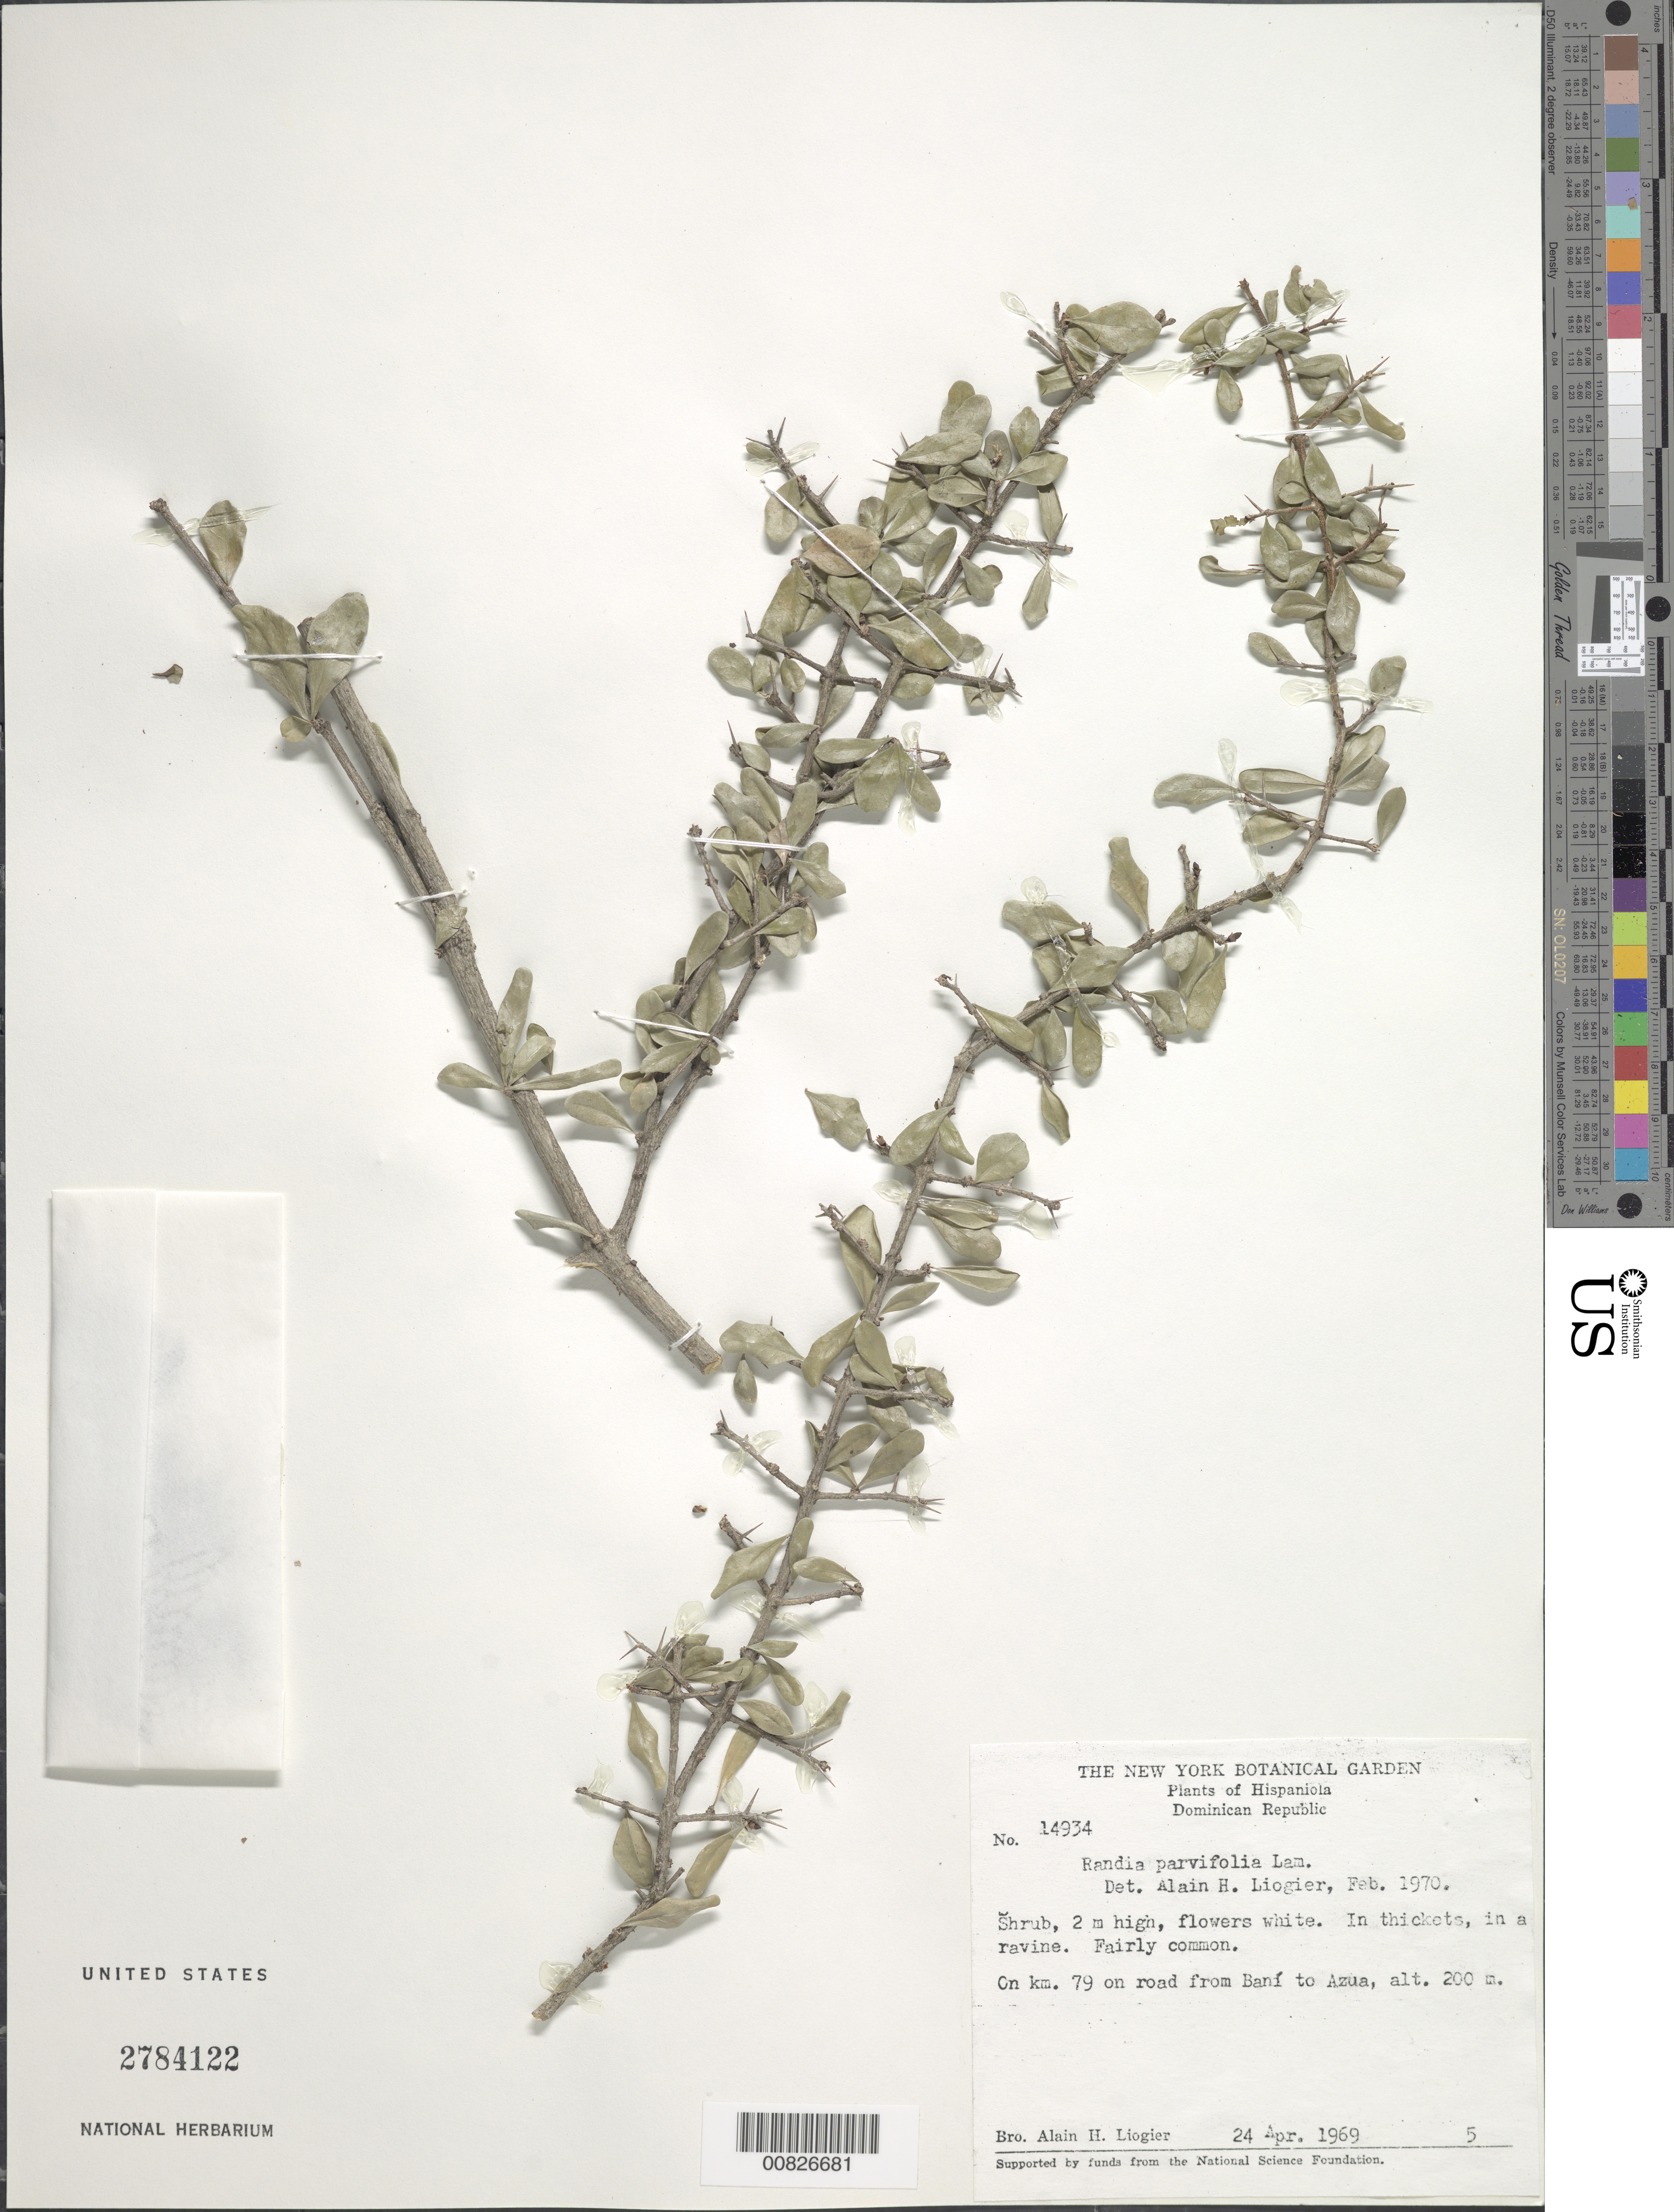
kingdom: Plantae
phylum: Tracheophyta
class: Magnoliopsida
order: Gentianales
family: Rubiaceae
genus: Randia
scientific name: Randia parvifolia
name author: Lam.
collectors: A. H. Liogier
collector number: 14934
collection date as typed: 24 Apr 1969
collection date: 1969-04-24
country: Dominican Republic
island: Hispaniola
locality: On Km 79 on road from Baní to Azua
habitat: In thickets in a ravine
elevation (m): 200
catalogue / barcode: US 2784122